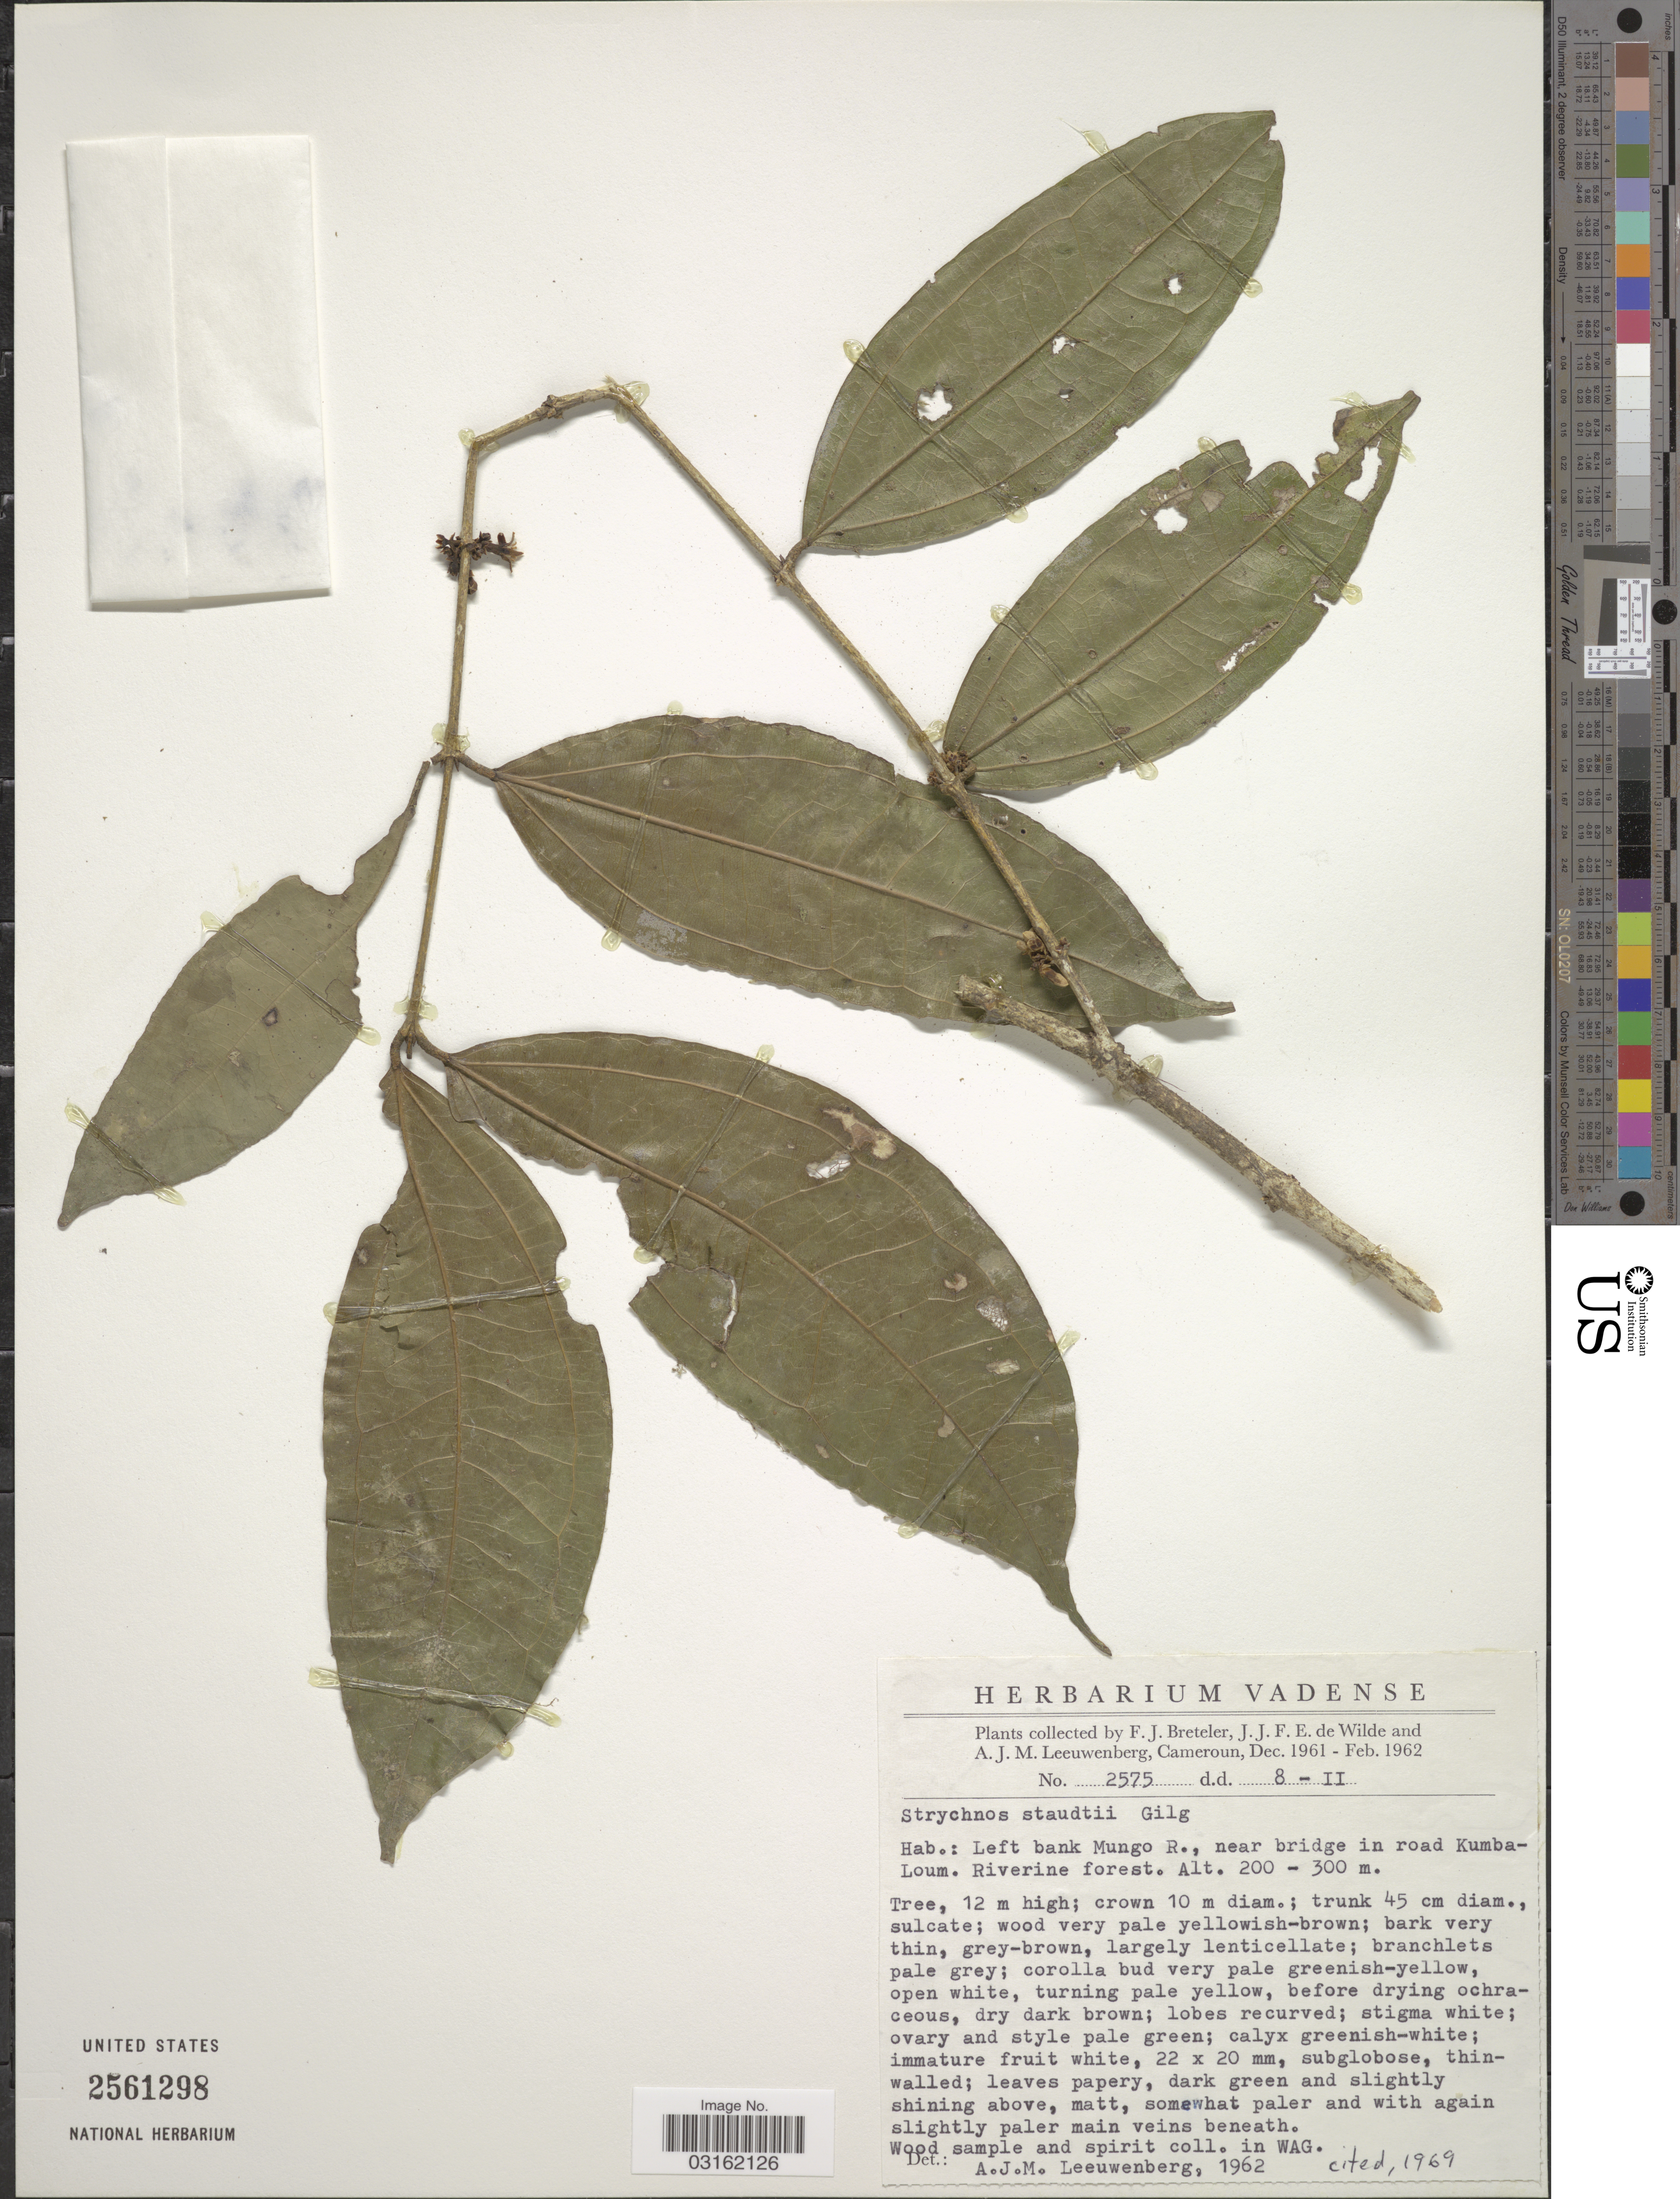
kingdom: Plantae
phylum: Tracheophyta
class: Magnoliopsida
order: Gentianales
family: Loganiaceae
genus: Strychnos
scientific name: Strychnos staudtii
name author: Gilg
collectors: F. J. Breteler, J.J. de Wilde & A. J. M. Leeuwenberg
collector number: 2575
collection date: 1962-02-08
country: Cameroon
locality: Left bank Mungo R., near bridge in road Kumba-Loum.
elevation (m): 200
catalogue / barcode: US 2561298